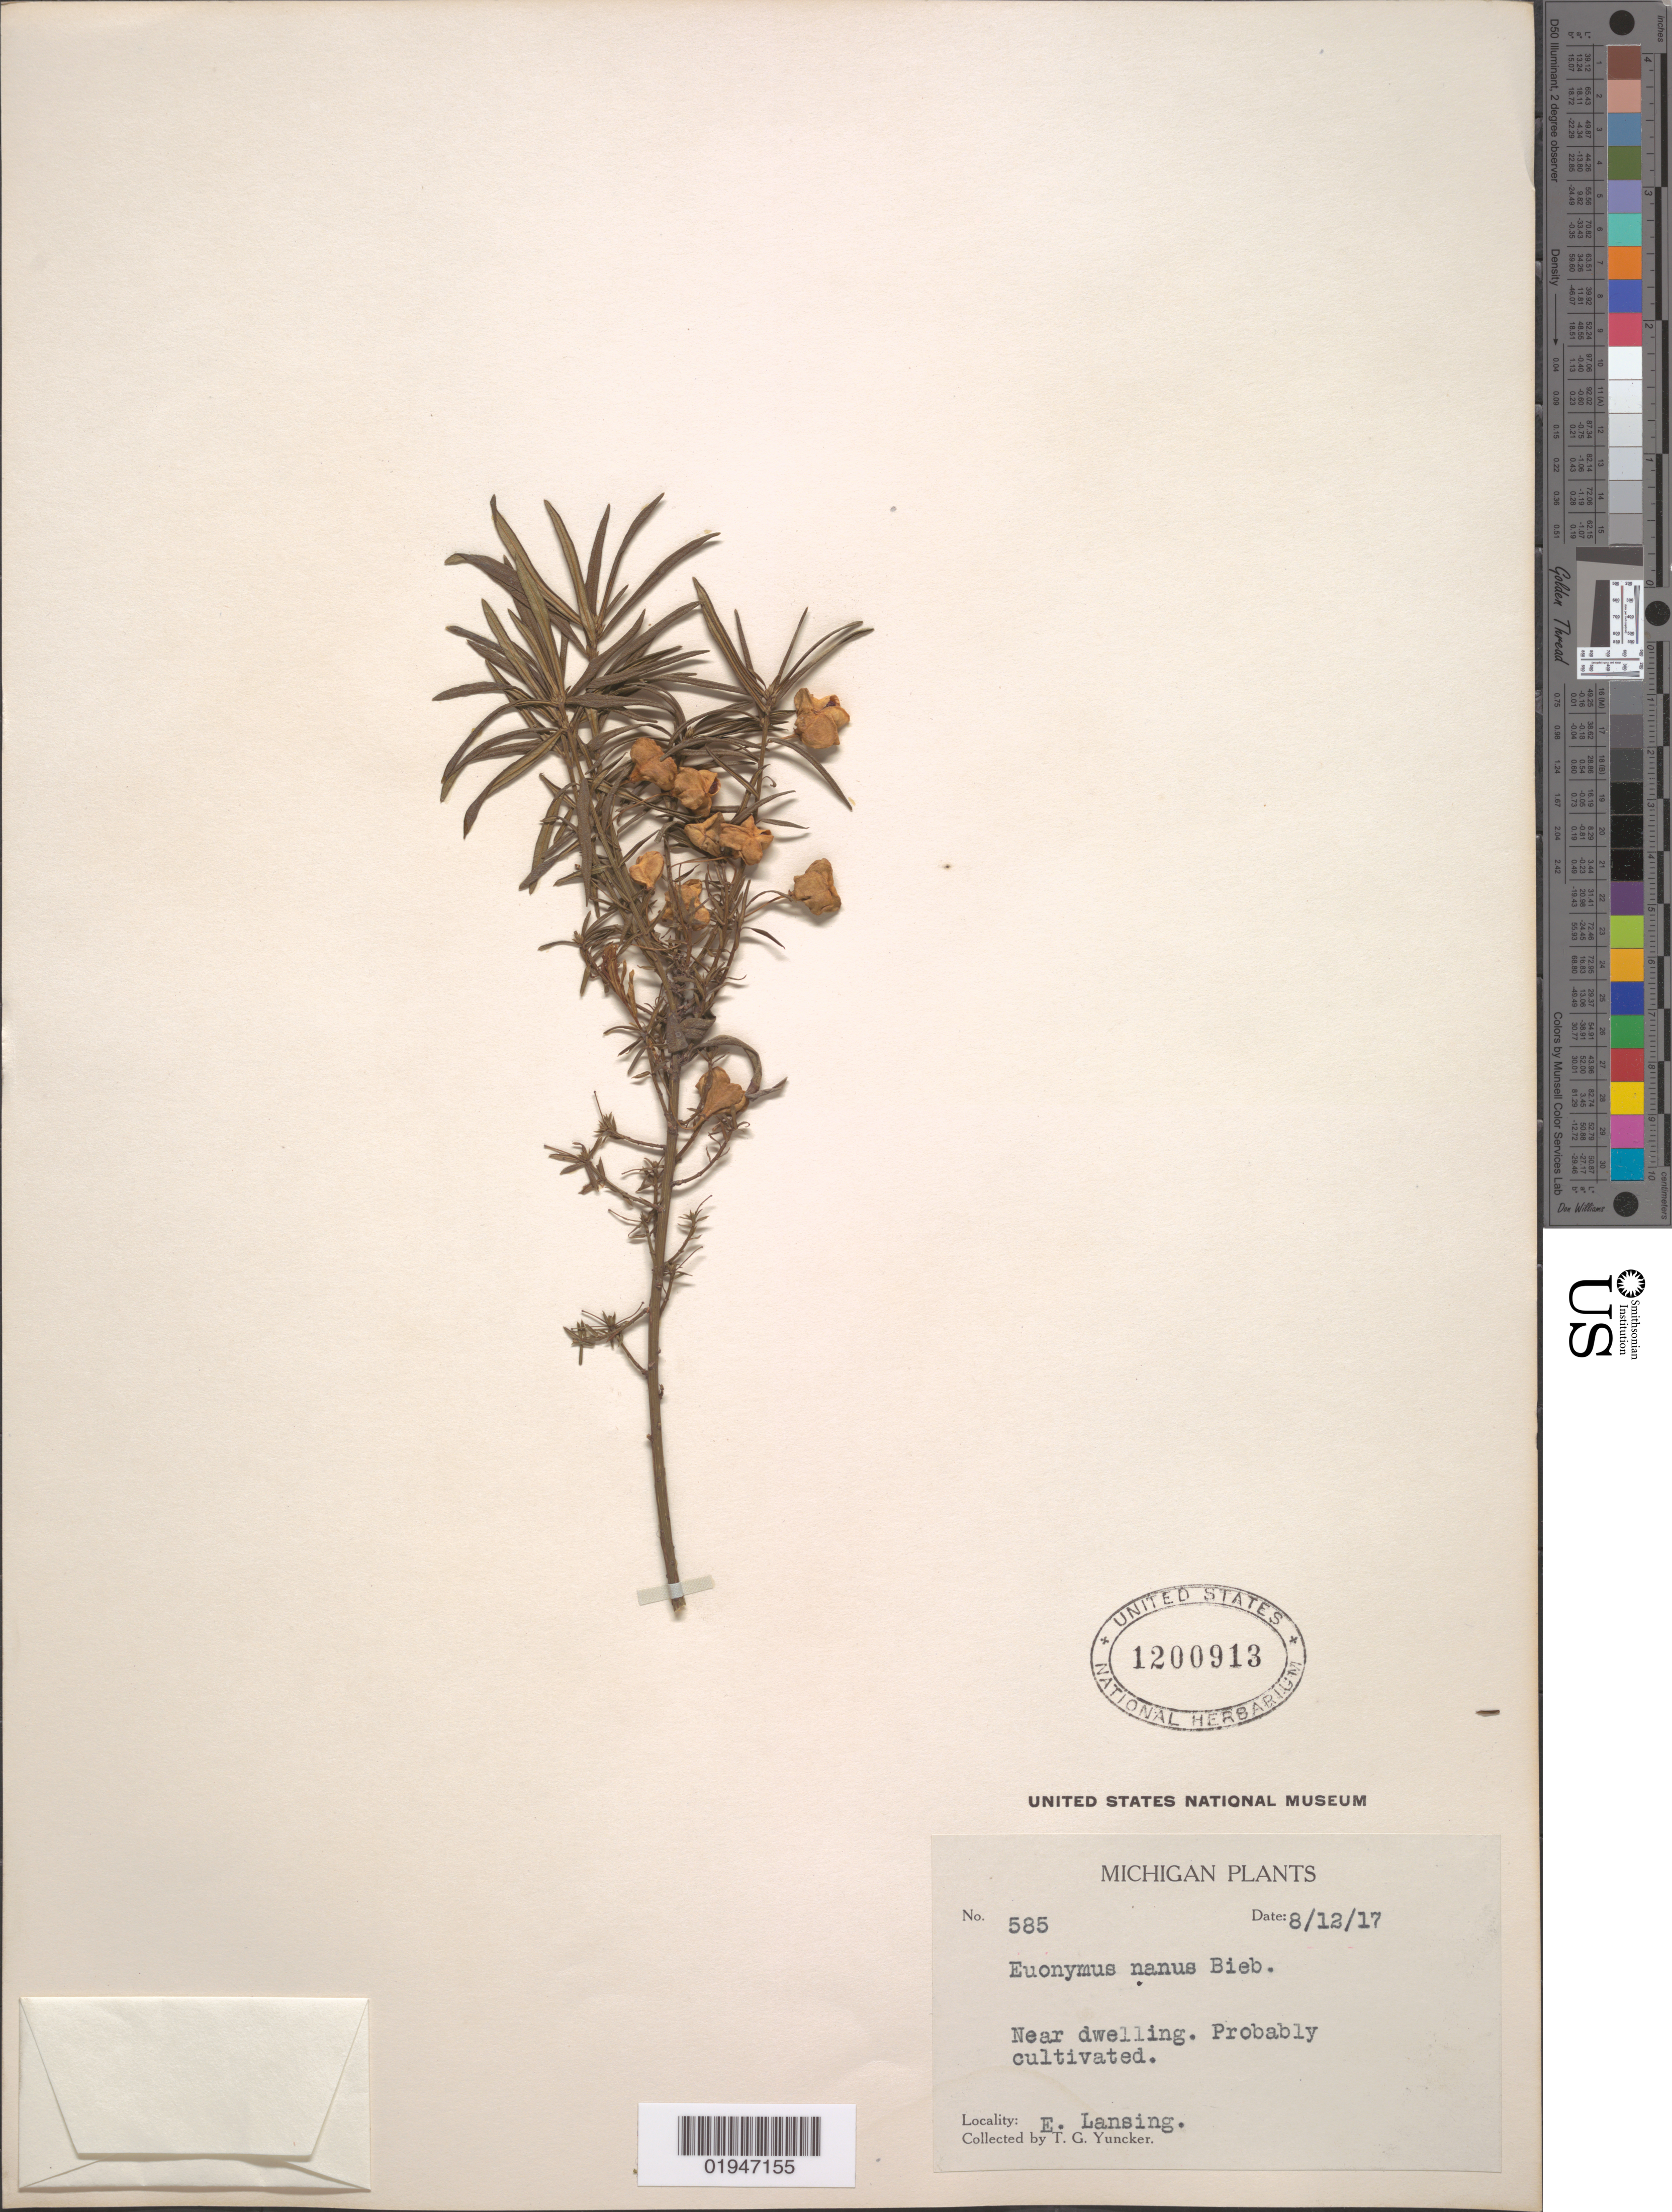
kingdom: Plantae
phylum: Tracheophyta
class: Magnoliopsida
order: Celastrales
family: Celastraceae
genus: Euonymus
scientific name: Euonymus nanus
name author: M. Bieb.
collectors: T. G. Yuncker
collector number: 585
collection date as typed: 8/12/17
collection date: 1917-08-12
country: United States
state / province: Michigan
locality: E. Lansing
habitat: Near dwelling. Probably cultivated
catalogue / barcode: US 1200913